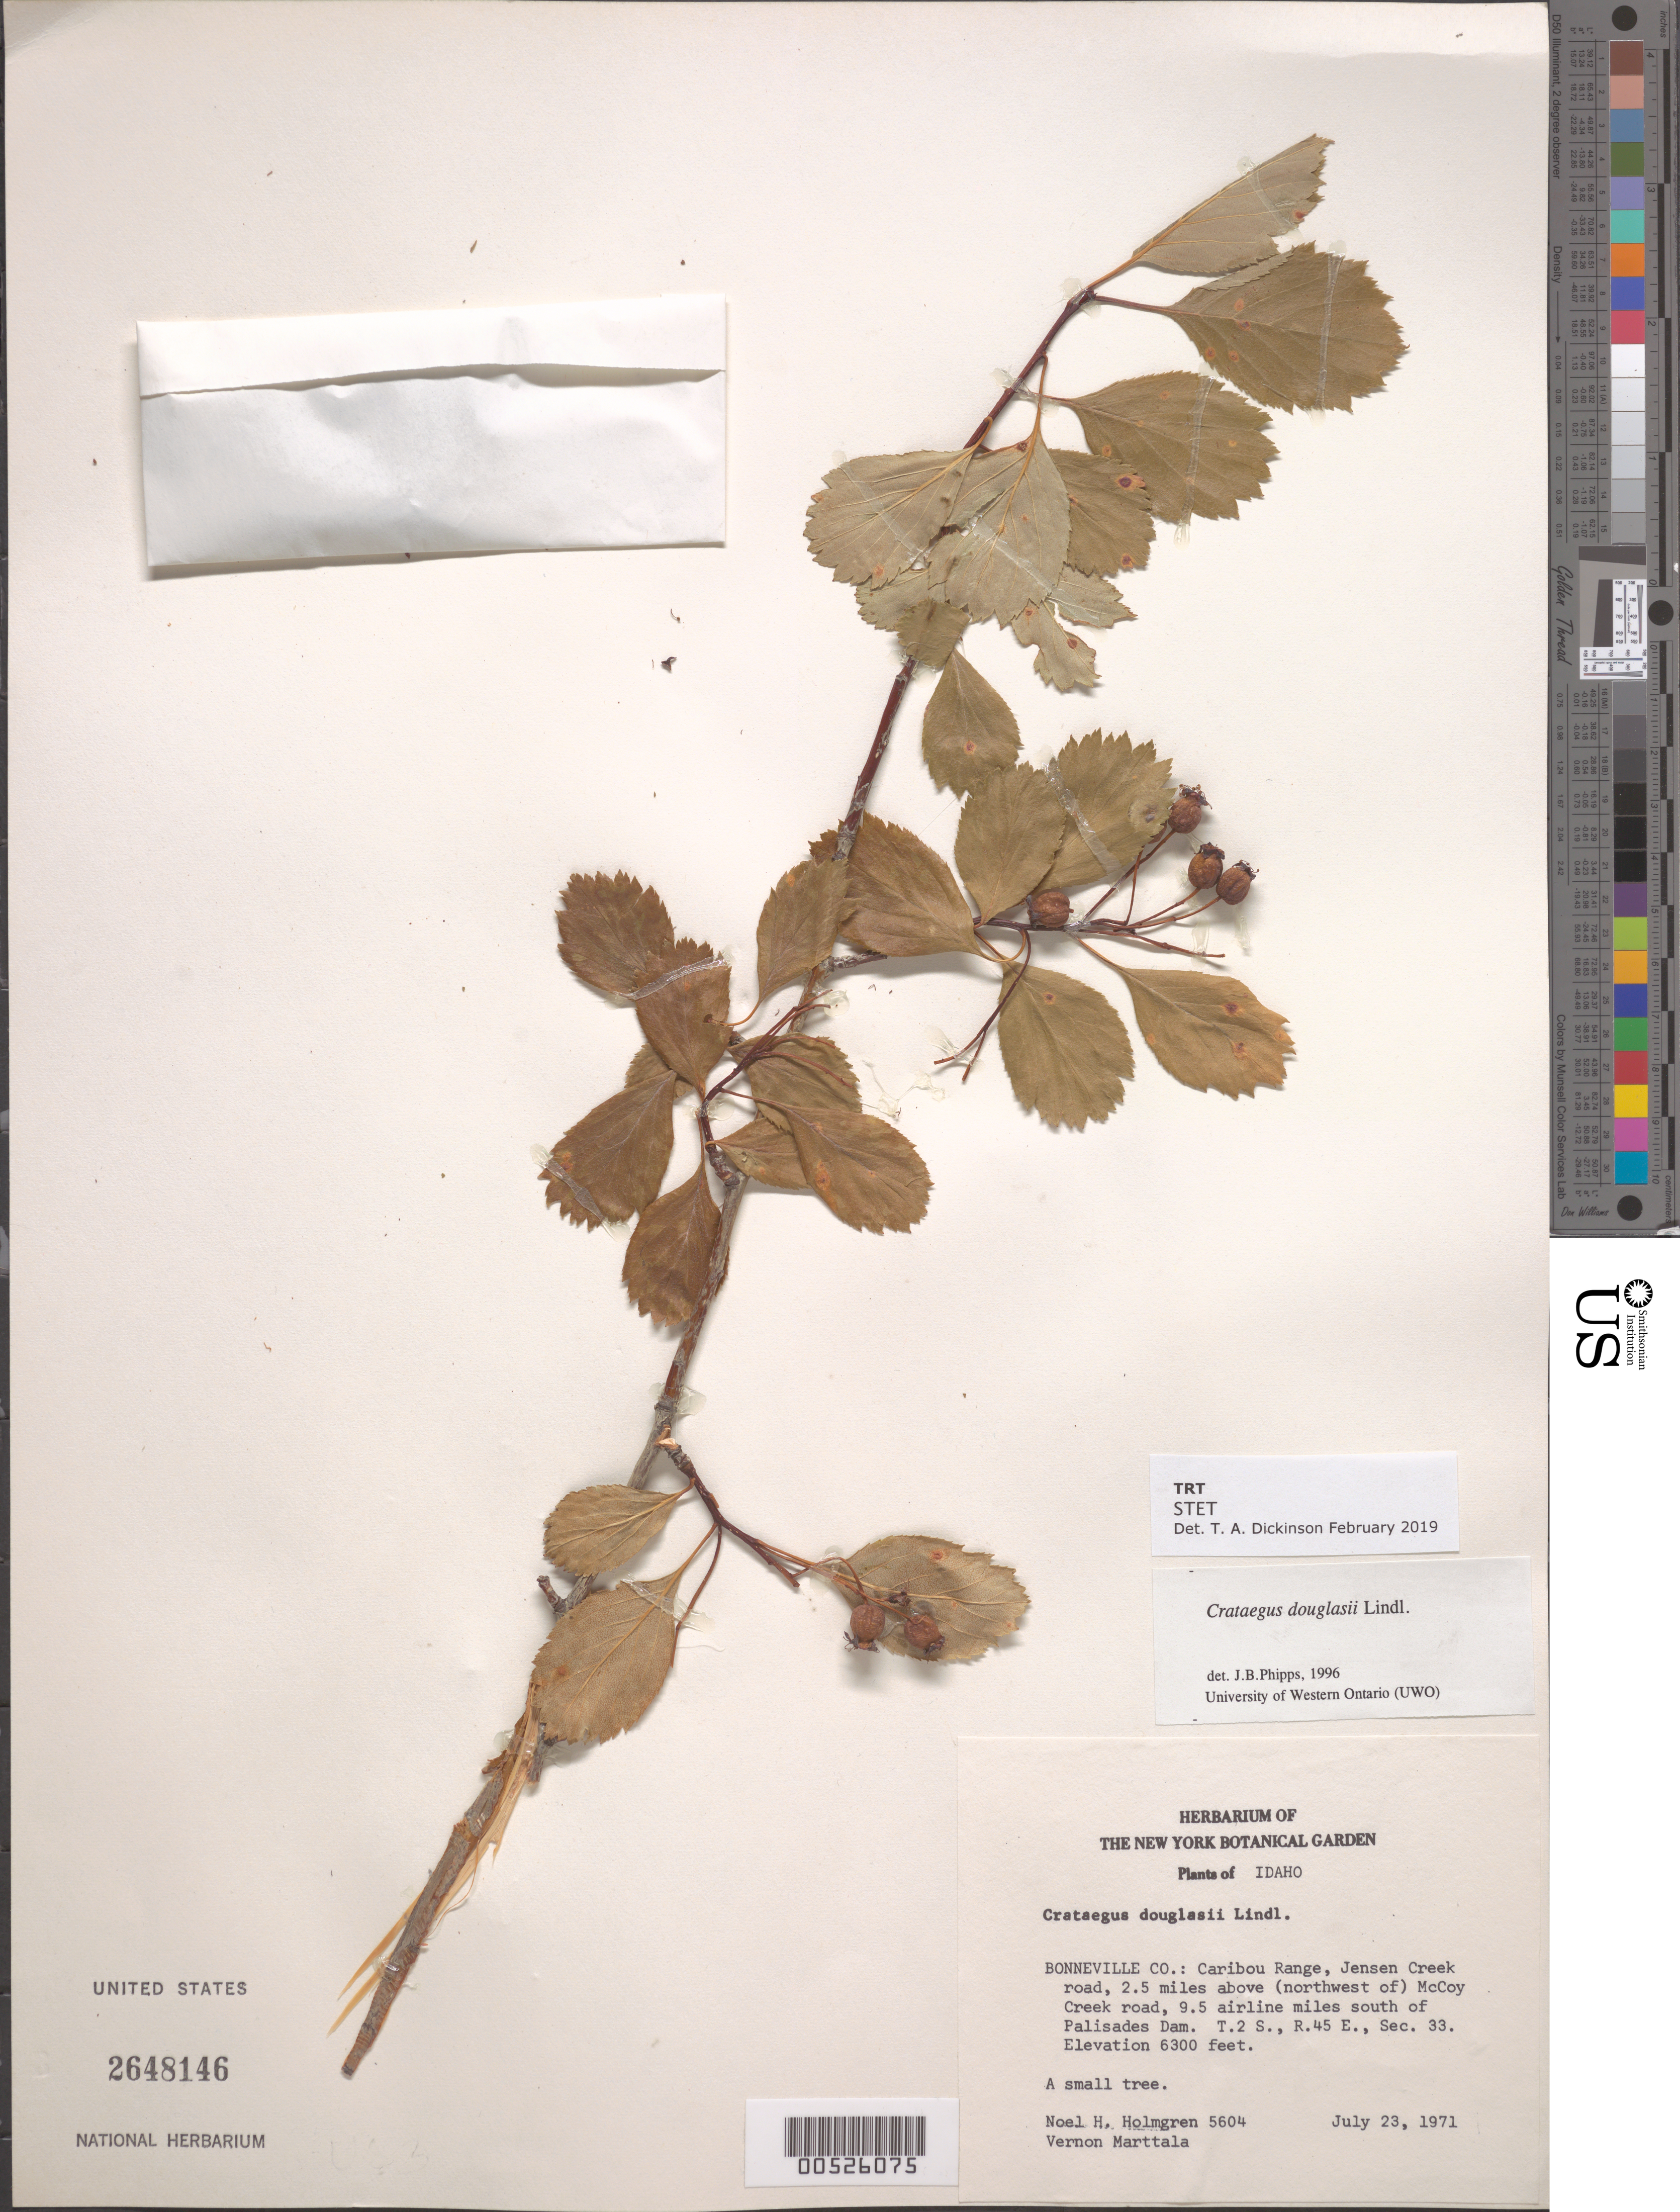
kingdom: Plantae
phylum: Tracheophyta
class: Magnoliopsida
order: Rosales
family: Rosaceae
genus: Crataegus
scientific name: Crataegus douglasii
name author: Lindl.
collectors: N. H. Holmgren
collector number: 5604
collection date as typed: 23 Jul 1971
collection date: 1971-07-23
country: United States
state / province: Idaho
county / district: Bonneville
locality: Caribou Range, Jensen Creek road, 2.5 mi. above (NW of) McCoy Creek road, 9.5 airline mi. S of Palisades Dam.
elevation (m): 1920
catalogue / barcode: US 2648146